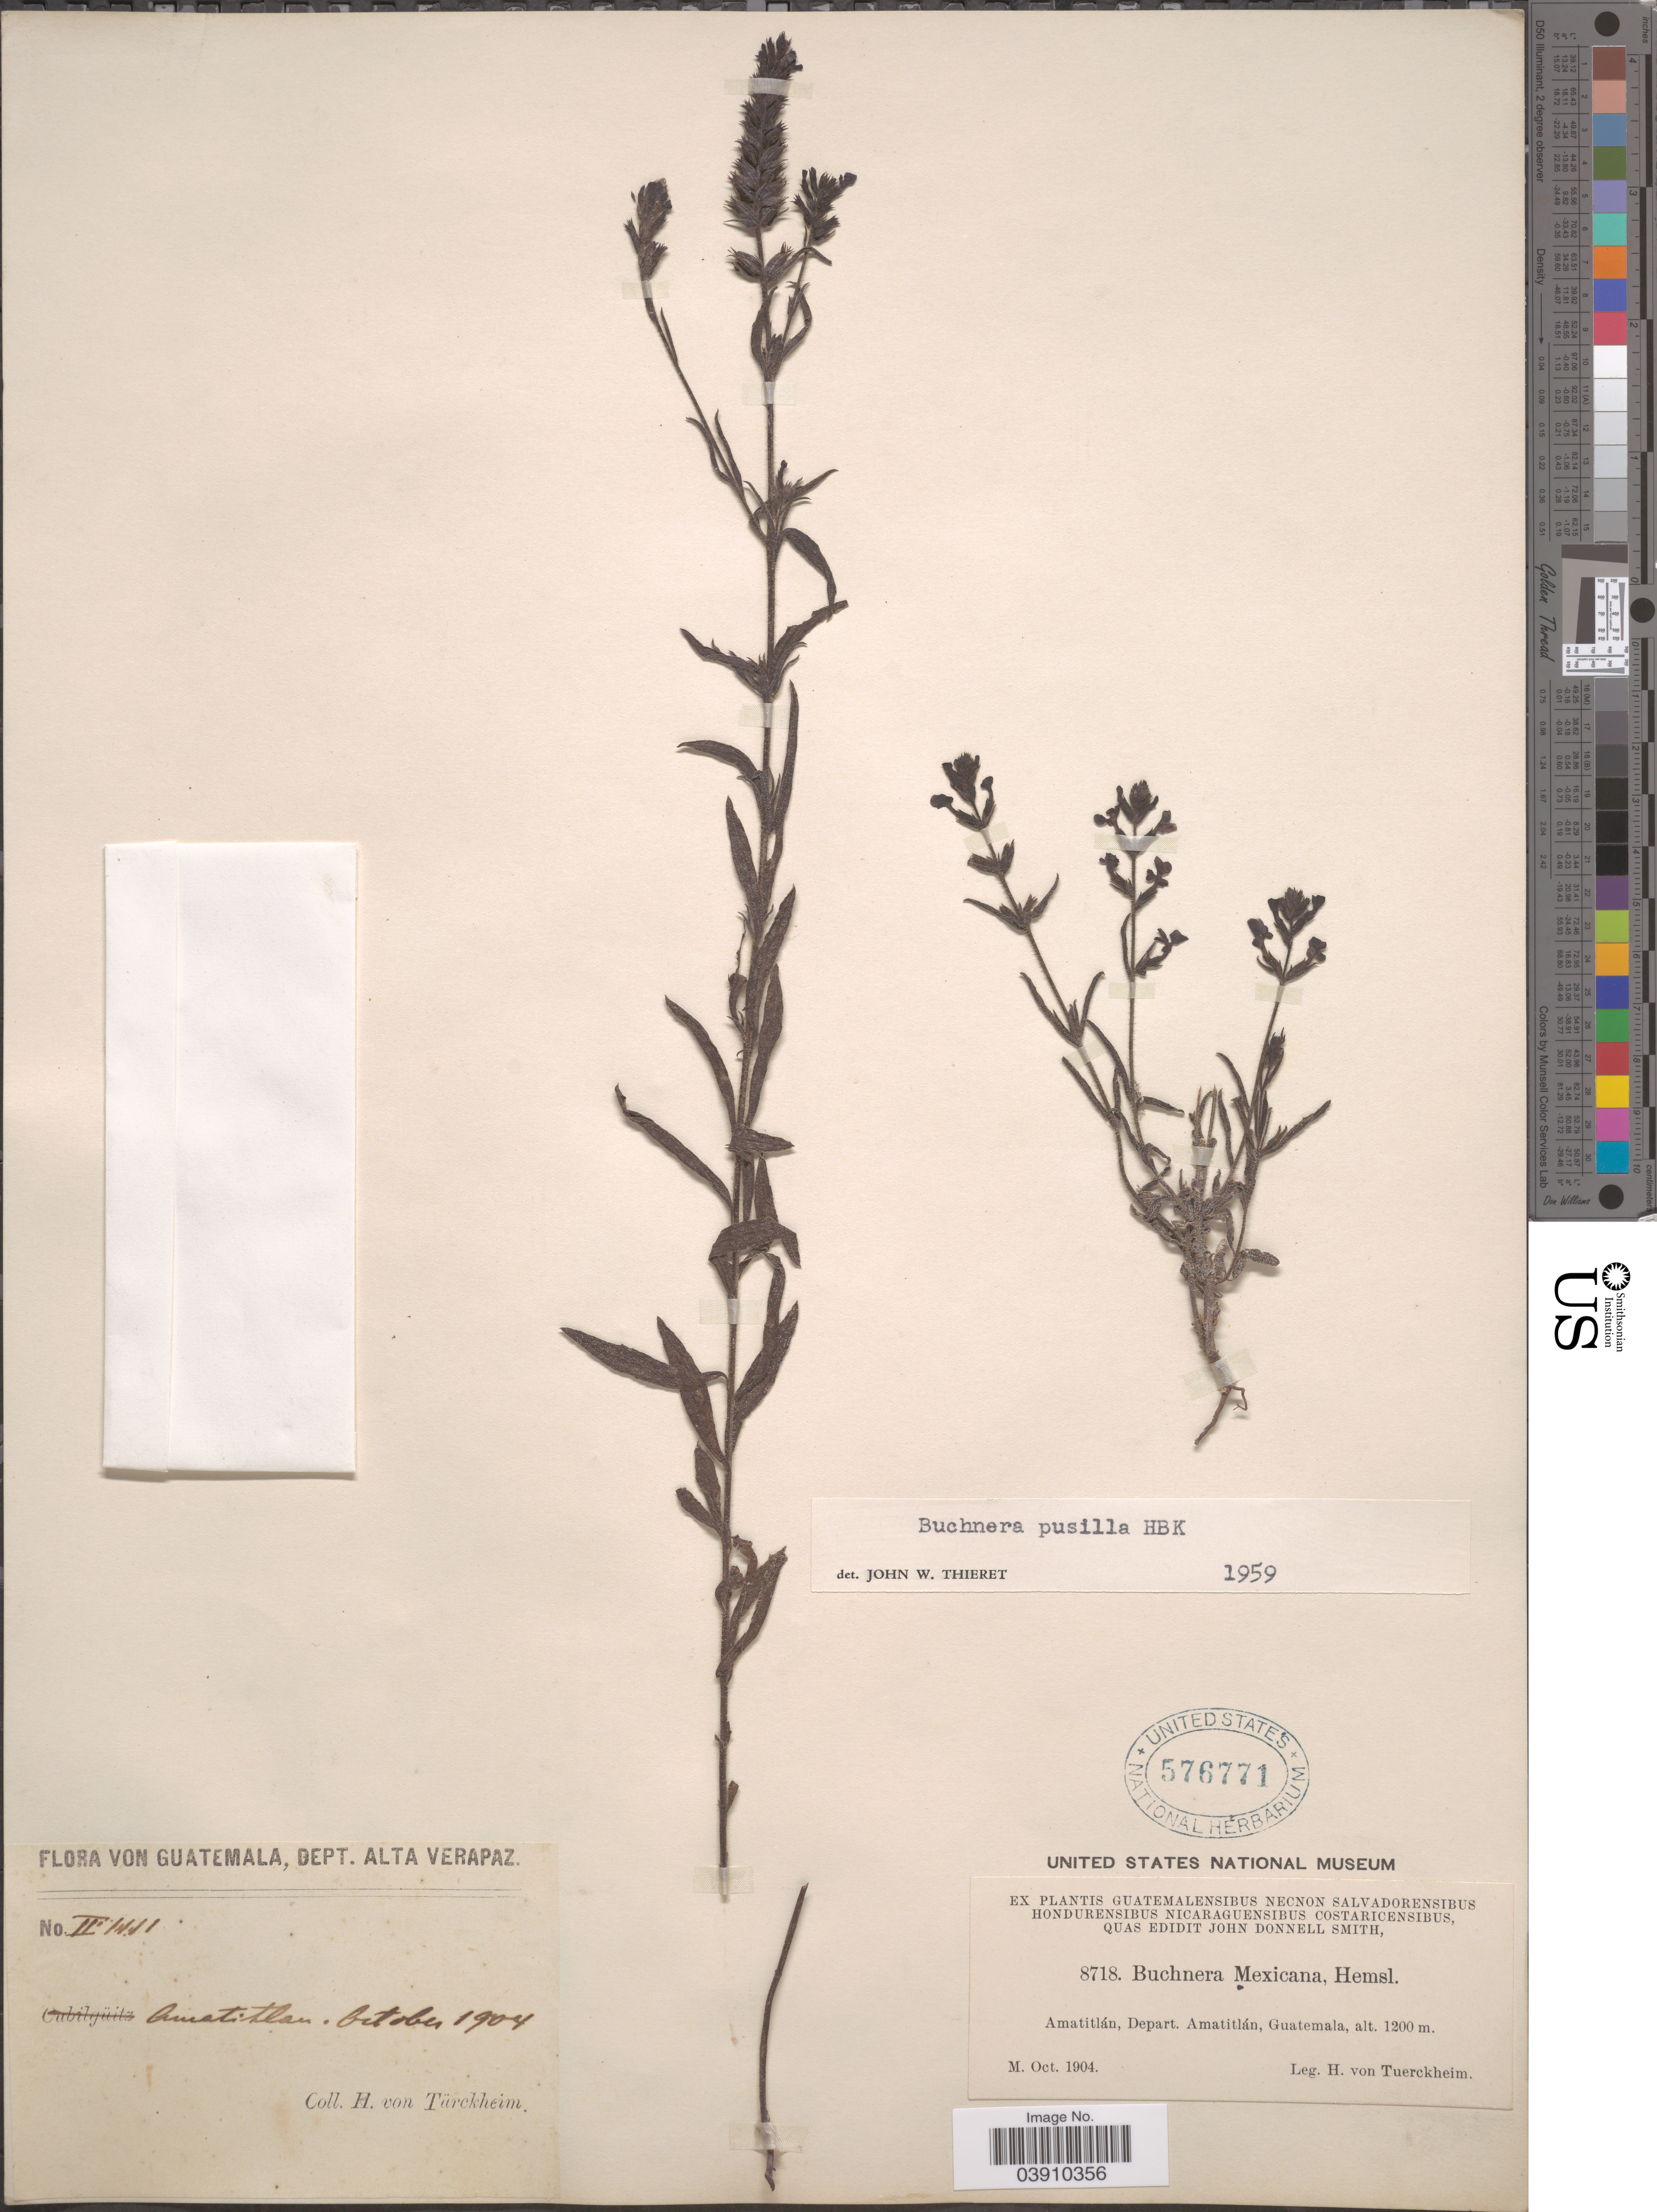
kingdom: Plantae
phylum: Tracheophyta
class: Magnoliopsida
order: Lamiales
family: Orobanchaceae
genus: Buchnera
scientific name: Buchnera pusilla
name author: Kunth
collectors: H. von Türckheim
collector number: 8718/II1111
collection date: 1904-10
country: Guatemala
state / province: Alta Verapaz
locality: Dept. Alta Verapaz. Amatitlán. Depart. Amatitlán.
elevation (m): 1200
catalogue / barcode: US 576771